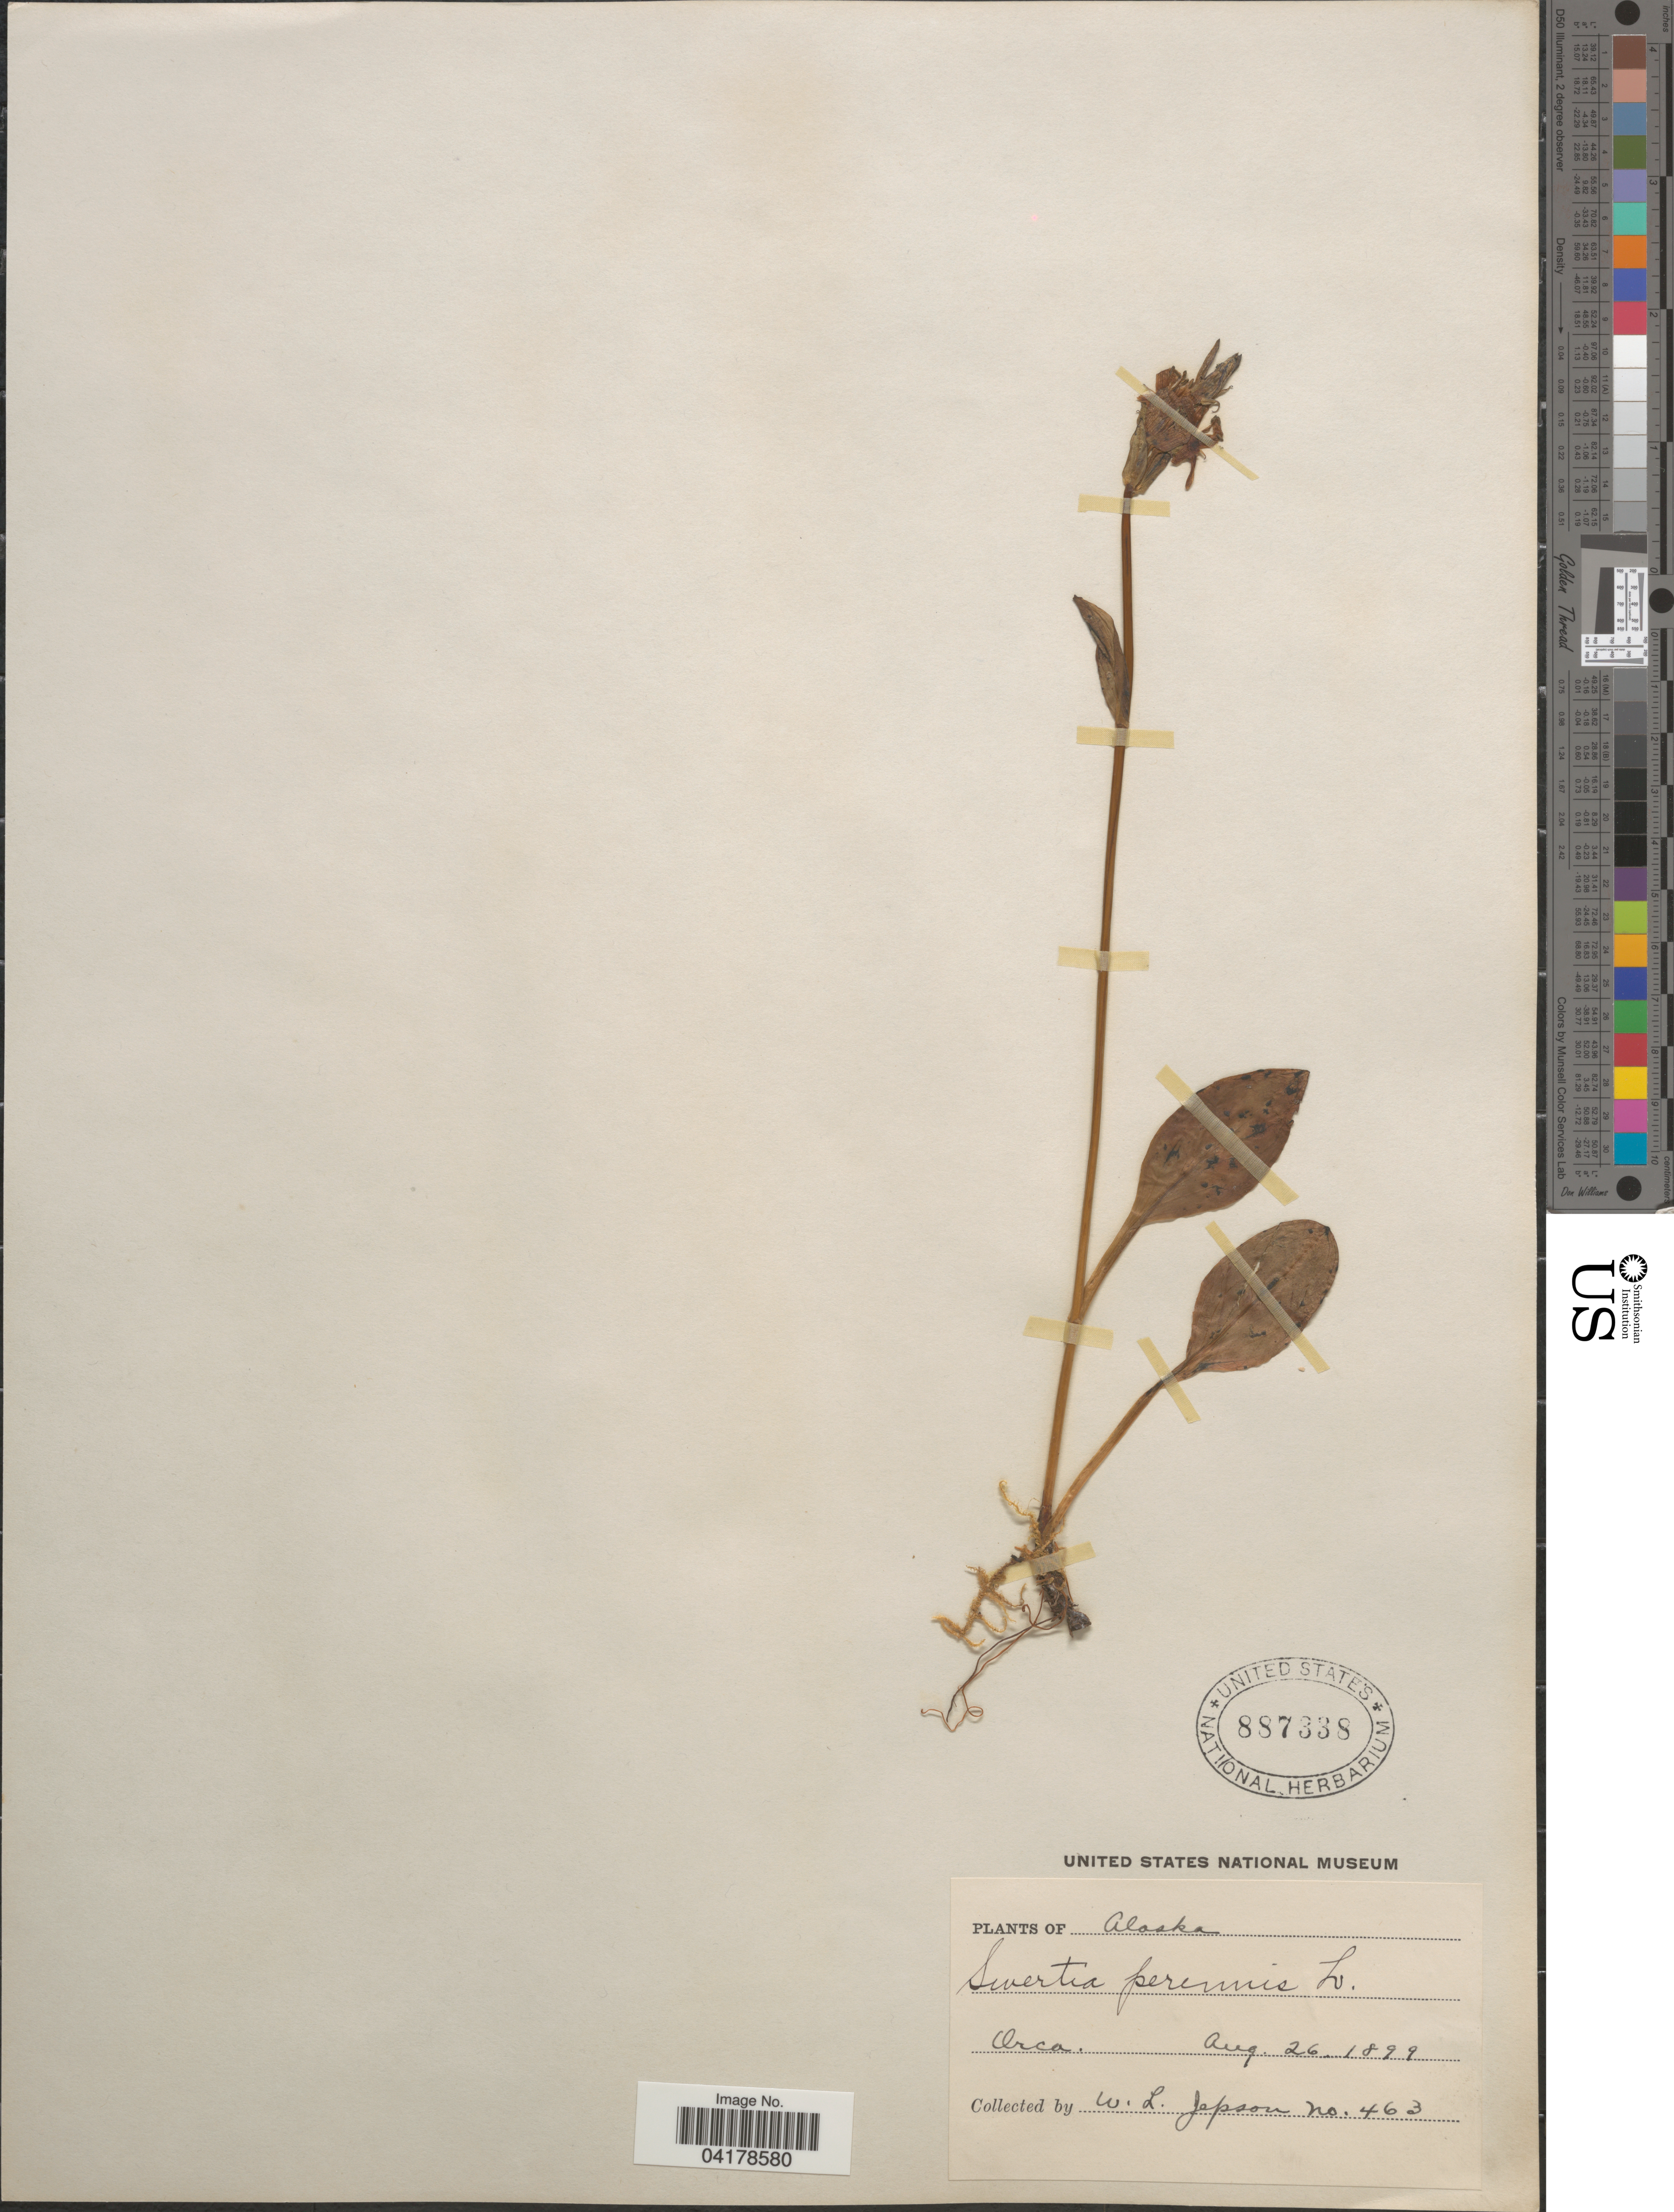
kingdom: Plantae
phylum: Tracheophyta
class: Magnoliopsida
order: Gentianales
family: Gentianaceae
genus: Swertia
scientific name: Swertia perennis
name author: L.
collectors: W. L. Jepson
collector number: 463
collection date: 1899-08-26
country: United States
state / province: Alaska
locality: Orca.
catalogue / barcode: US 887338